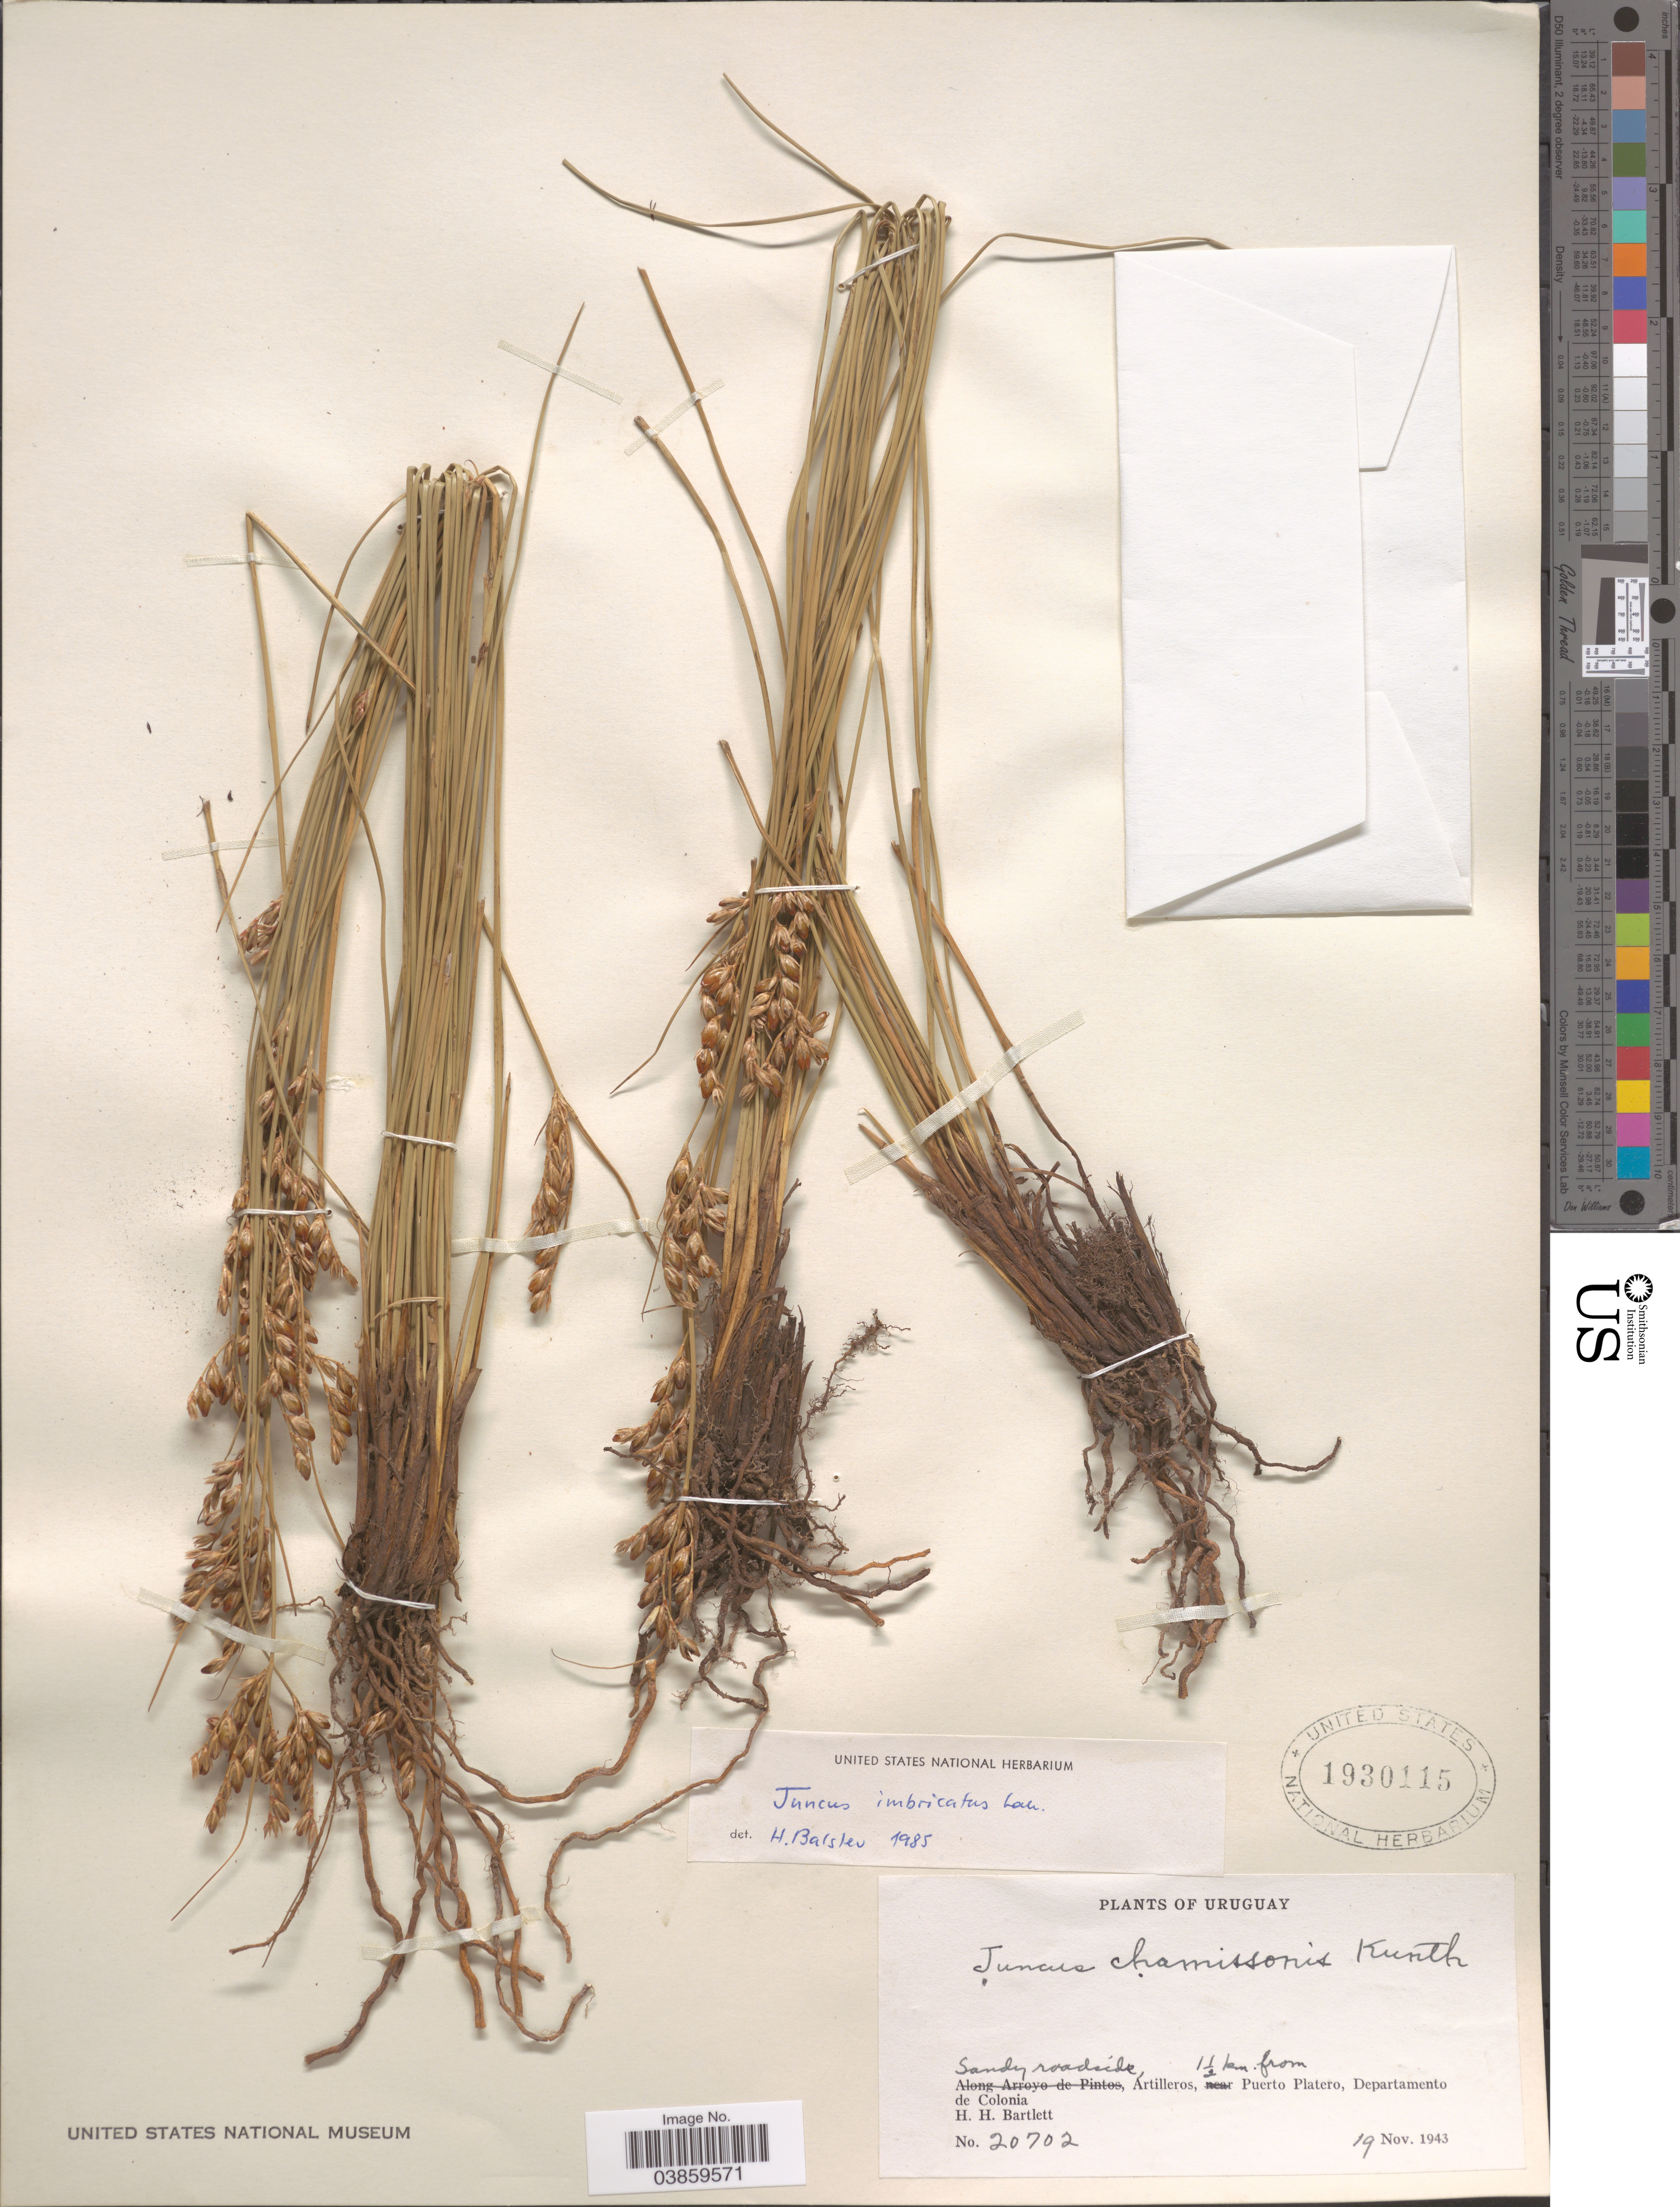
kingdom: Plantae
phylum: Tracheophyta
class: Liliopsida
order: Poales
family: Juncaceae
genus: Juncus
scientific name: Juncus imbricatus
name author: Laharpe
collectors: H. H. Bartlett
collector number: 20702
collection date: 1943-11-19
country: Uruguay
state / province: Colonia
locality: Artilleros, 1½ km. from Puerto Platero, Departamento de Colonia.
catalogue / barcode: US 1930115